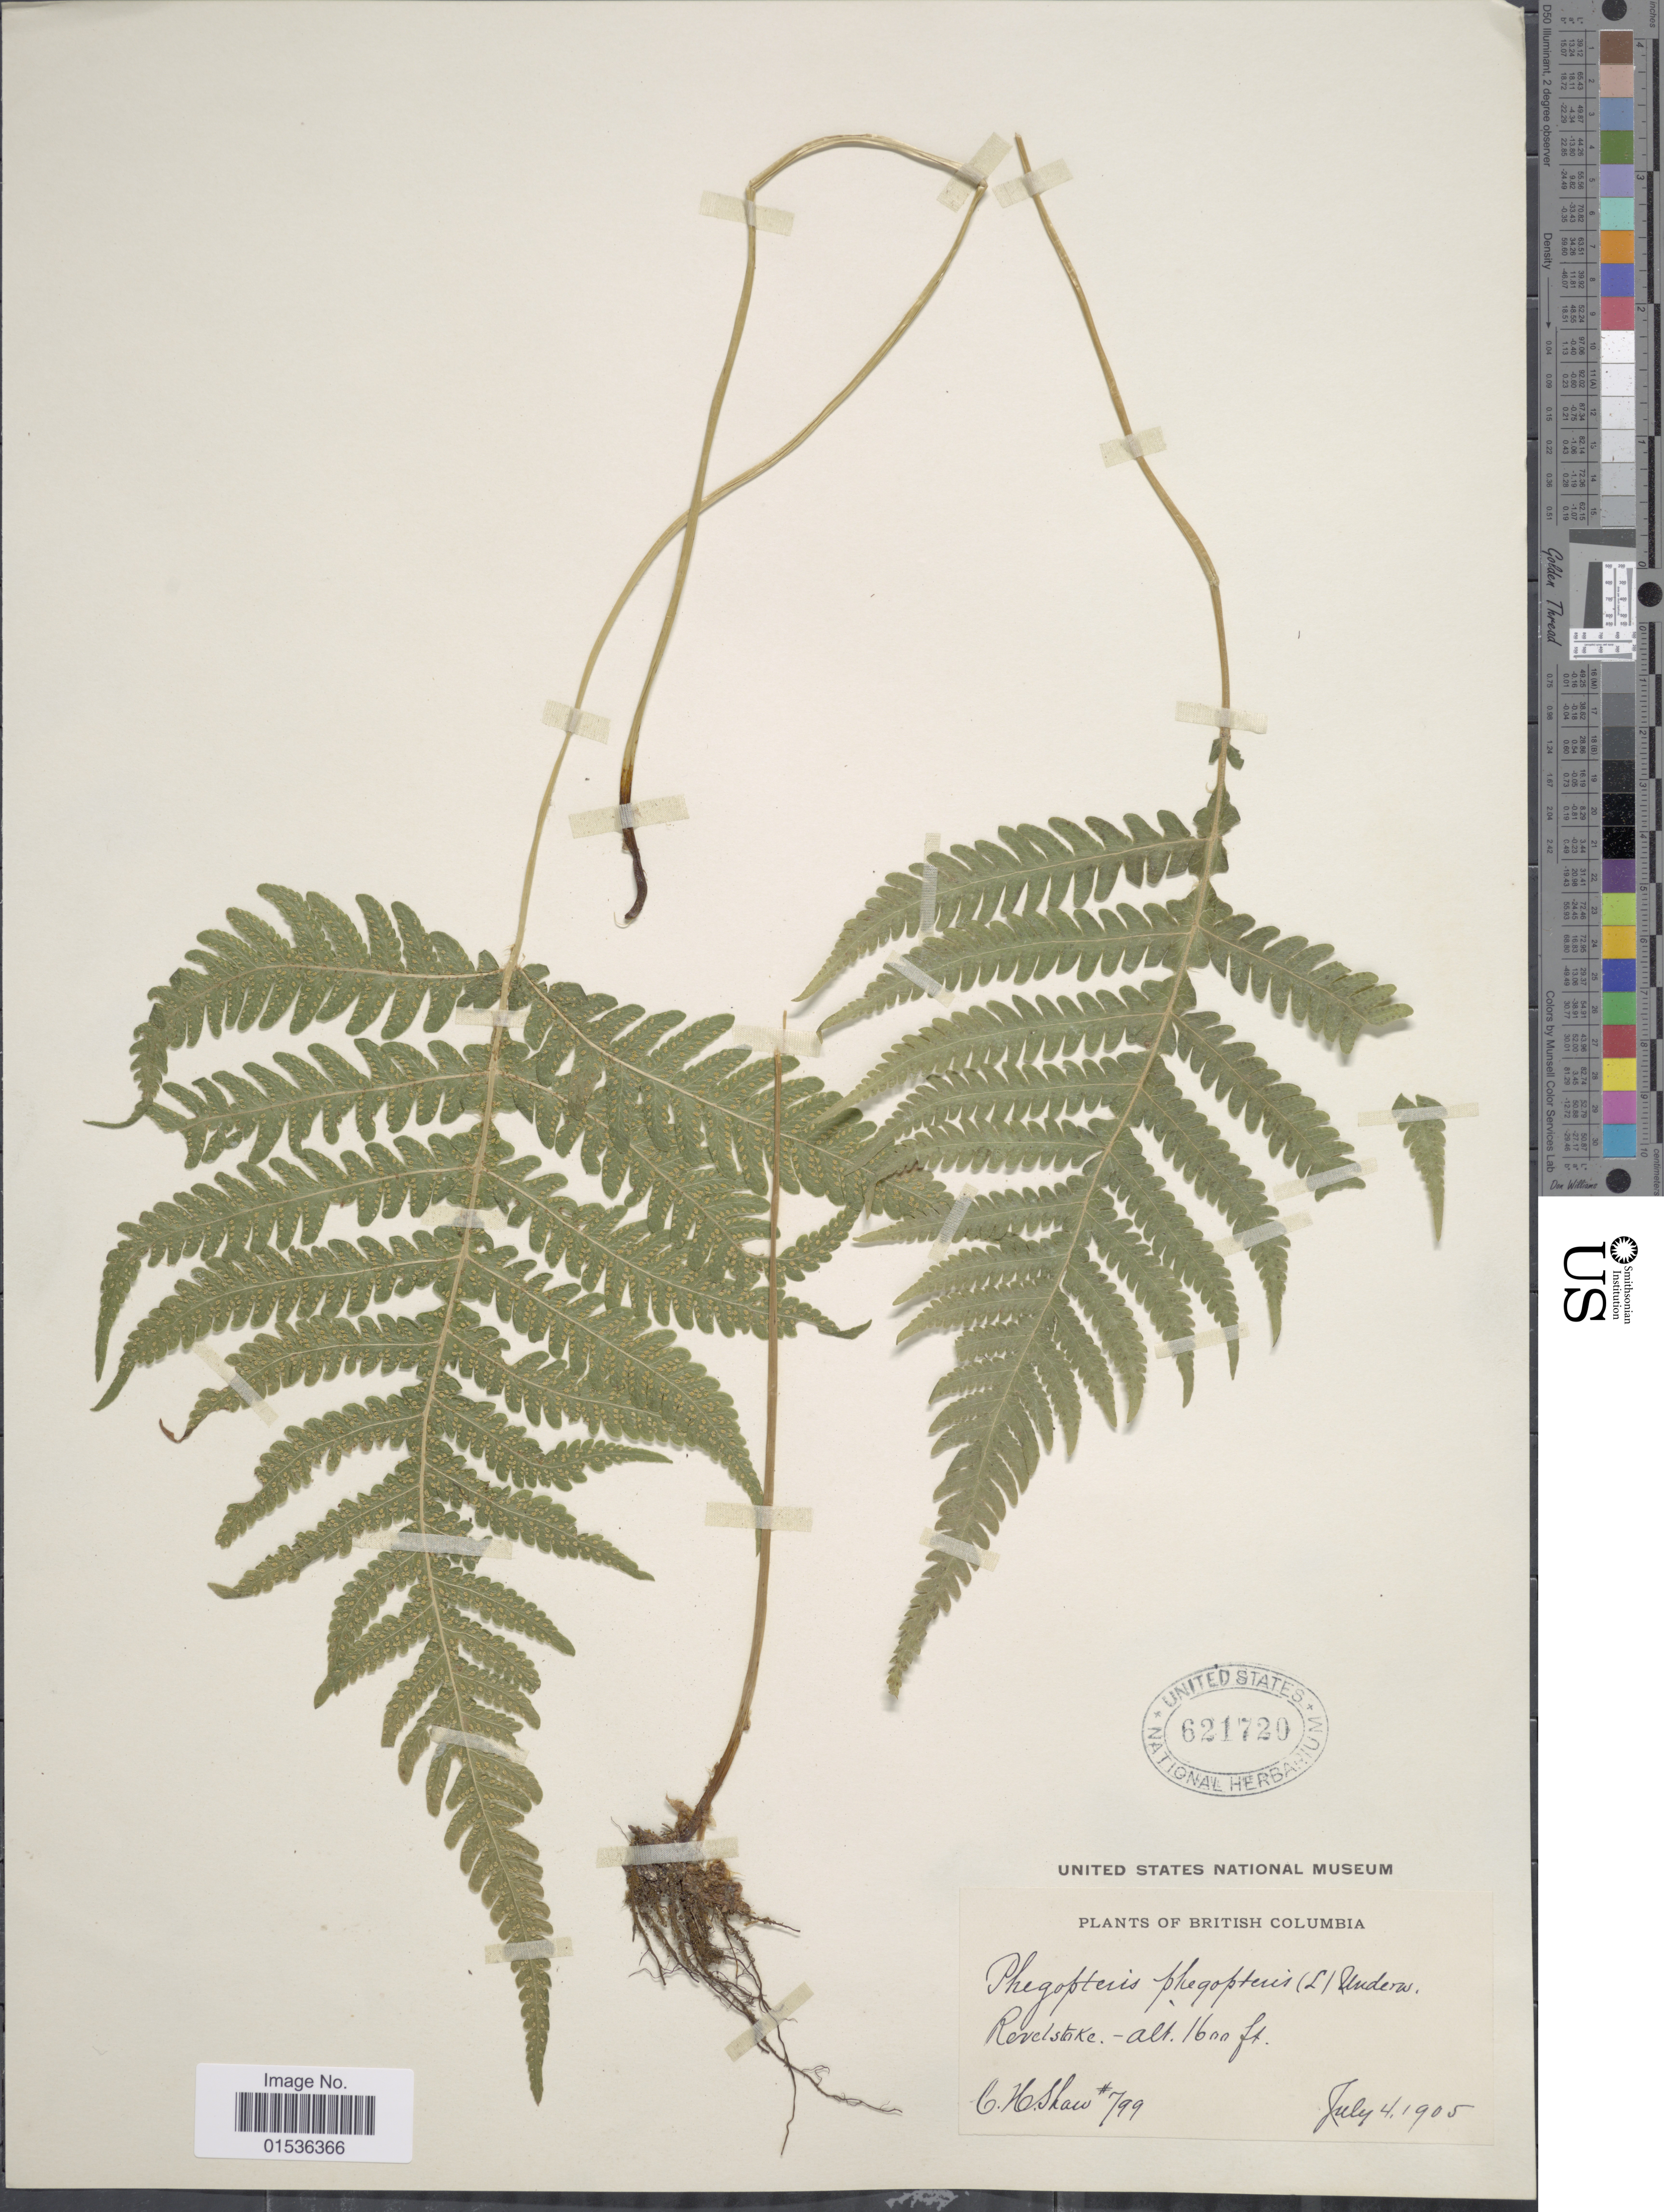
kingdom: Plantae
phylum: Tracheophyta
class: Polypodiopsida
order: Polypodiales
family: Thelypteridaceae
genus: Phegopteris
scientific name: Phegopteris connectilis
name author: (Michx.) Watt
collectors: C. H. Shaw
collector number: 799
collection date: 1905-07-04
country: Canada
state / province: British Columbia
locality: British Columbia. Revelstoke.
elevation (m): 488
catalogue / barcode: US 621720